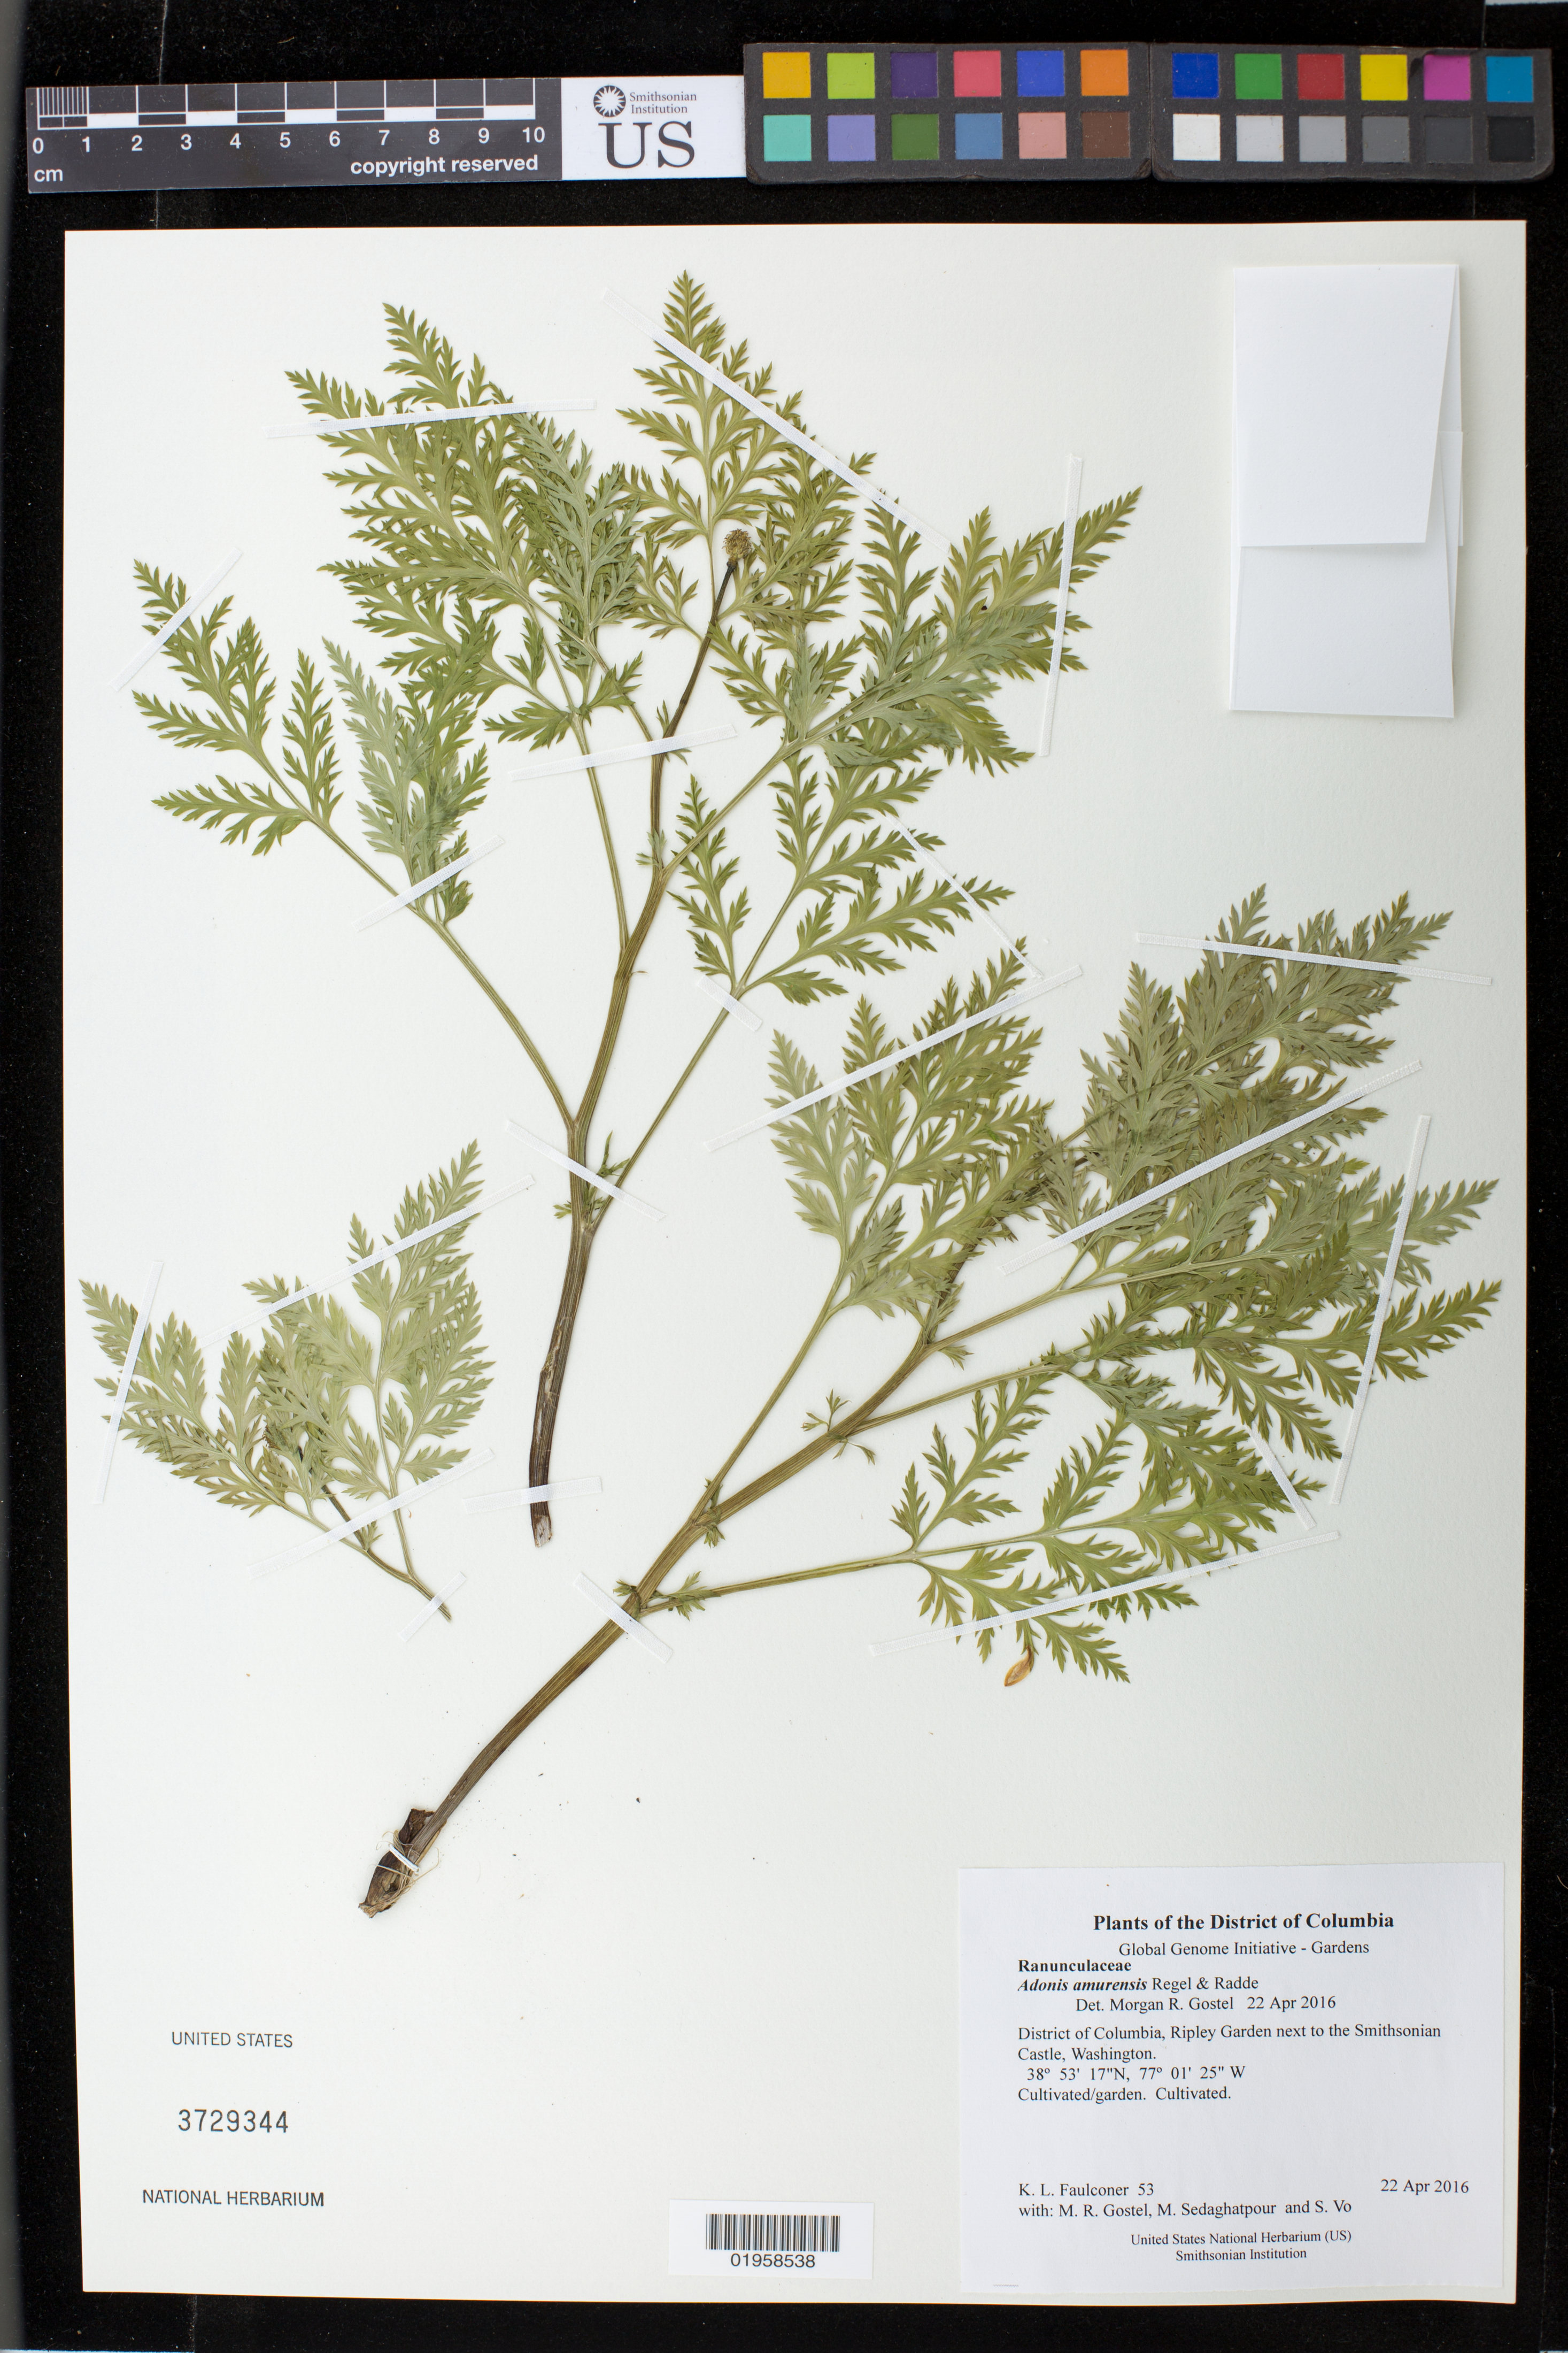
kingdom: Plantae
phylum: Tracheophyta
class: Magnoliopsida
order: Ranunculales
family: Ranunculaceae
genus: Adonis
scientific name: Adonis amurensis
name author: Regel & Radde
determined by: Gostel, Morgan R., (BRIT), Botanical Research Institute of Texas (UNITED STATES)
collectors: K. L. Faulconer, M. R. Gostel, M. Sedaghatpour & S. Vo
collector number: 53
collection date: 2016-04-22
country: United States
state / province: District of Columbia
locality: Ripley Garden next to the Smithsonian Castle, Washington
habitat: Cultivated/garden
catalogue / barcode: US 3729344